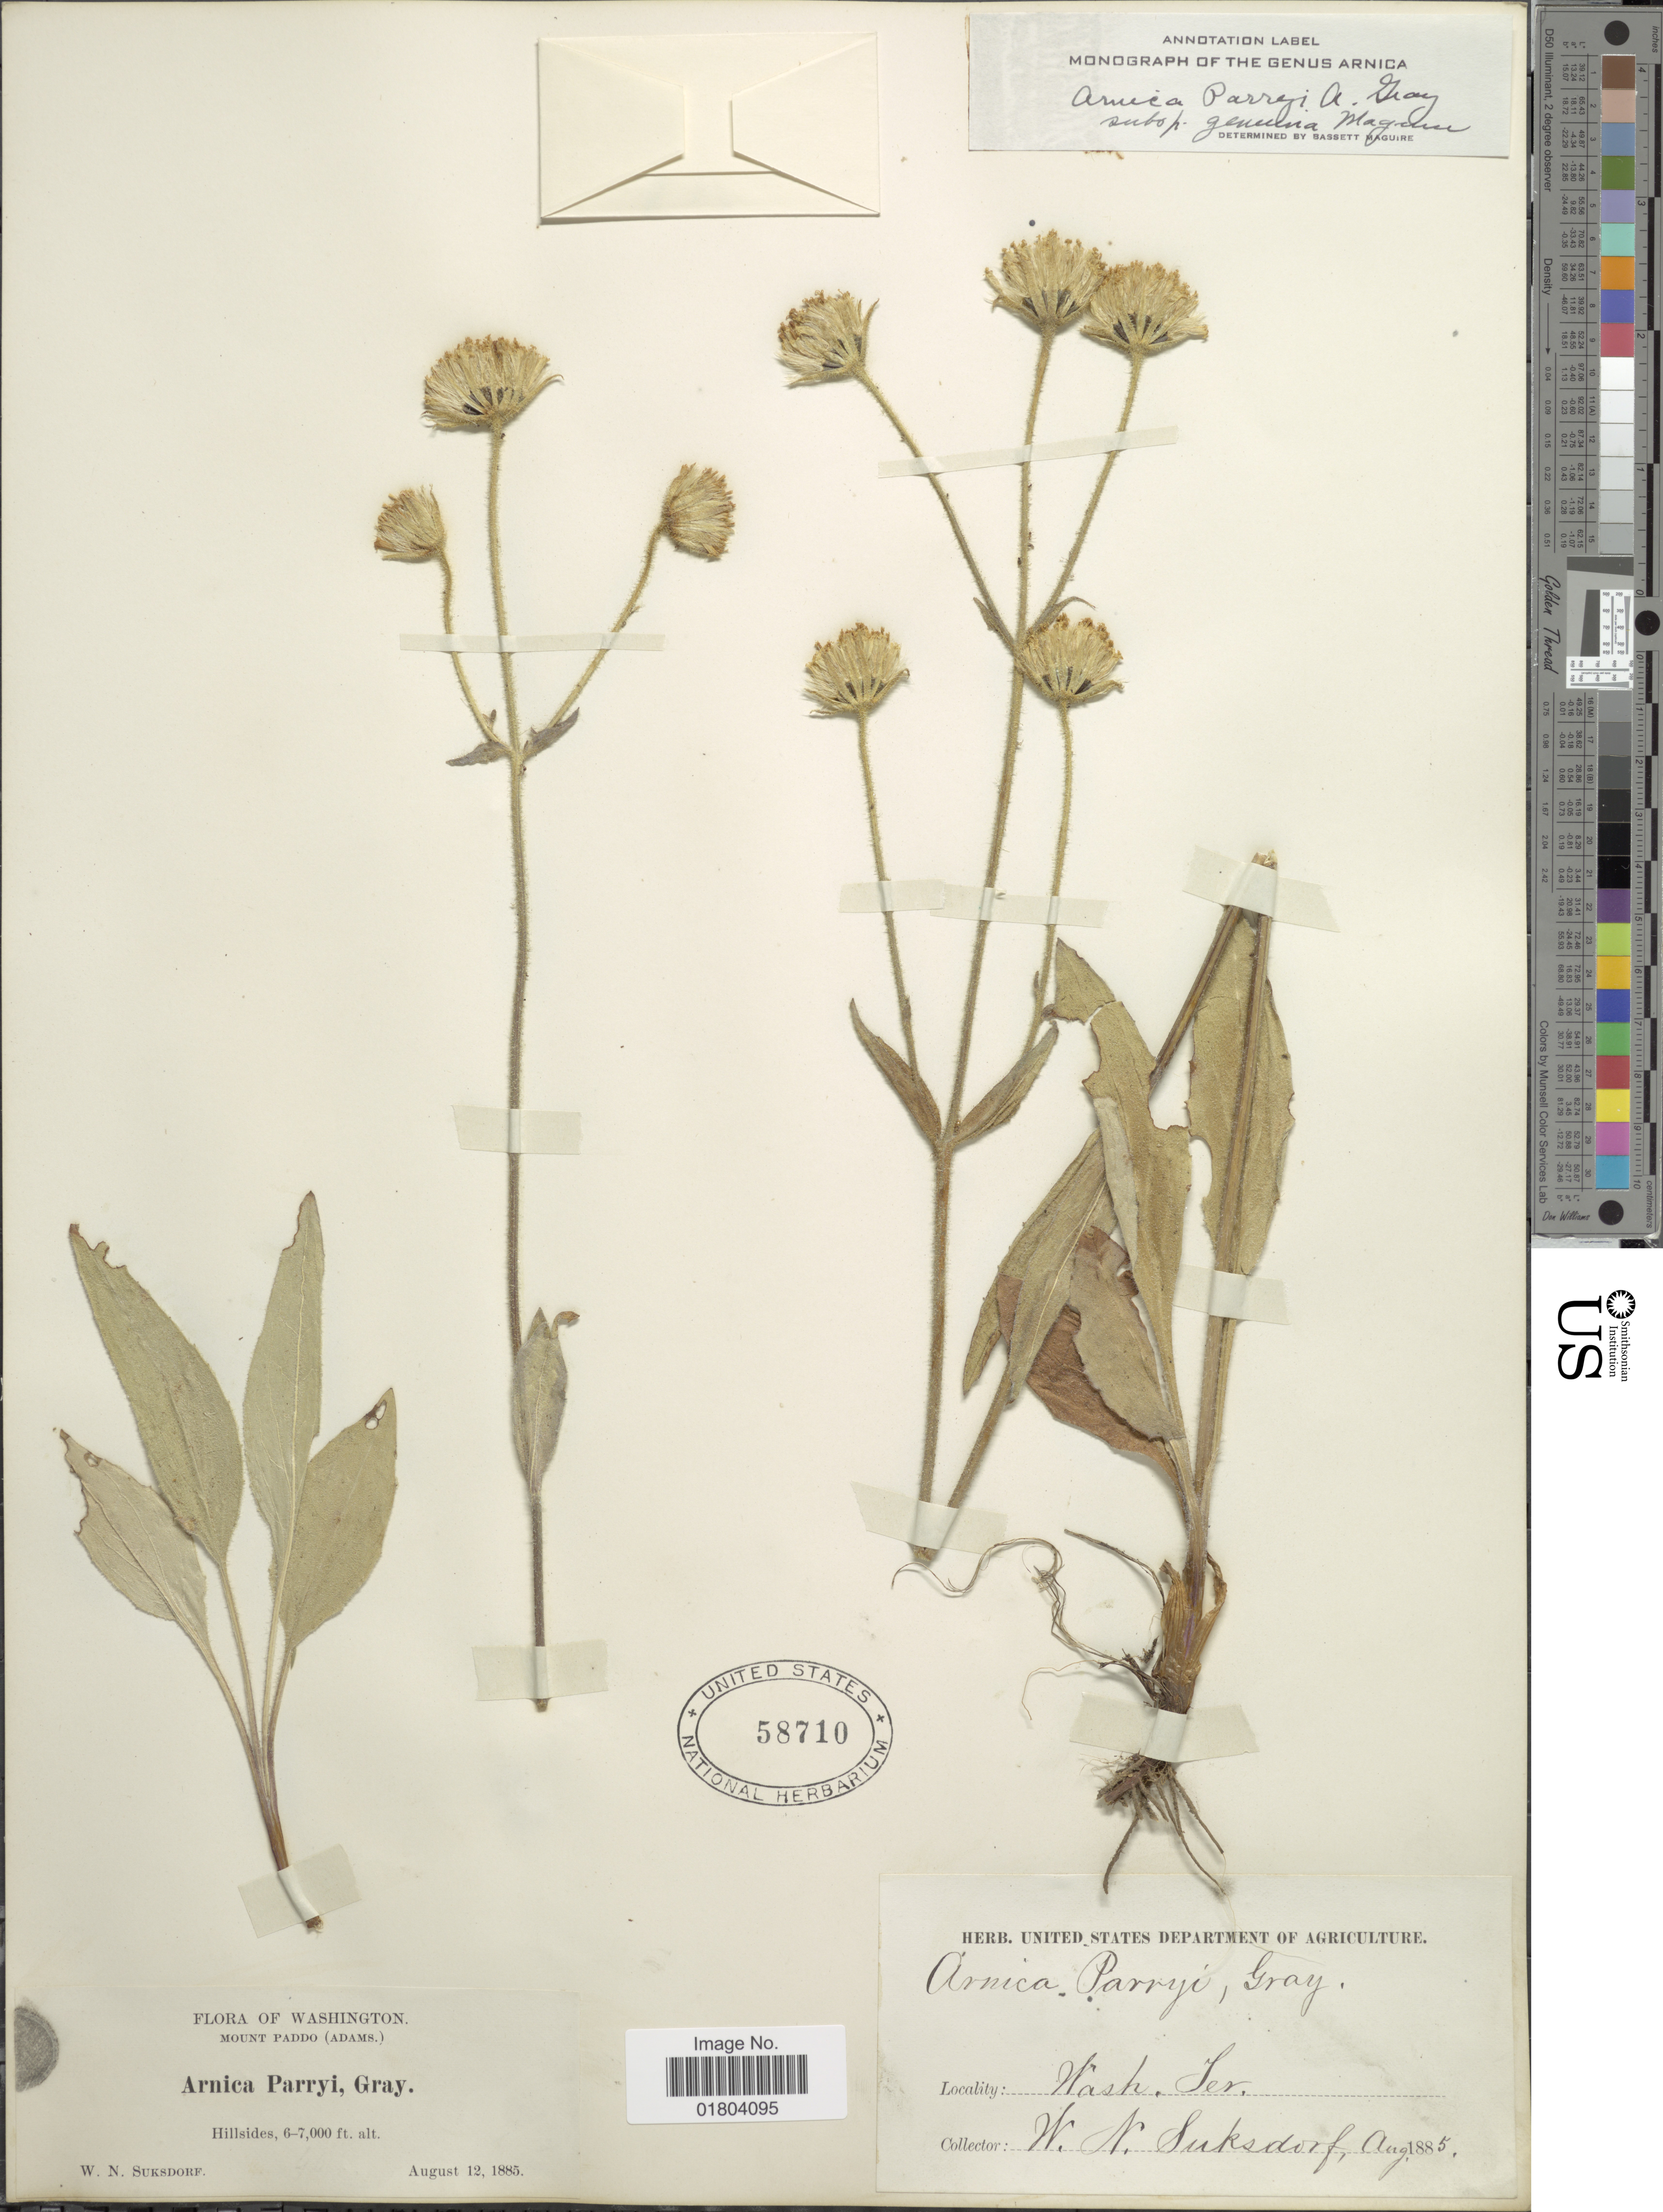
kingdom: Plantae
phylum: Tracheophyta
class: Magnoliopsida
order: Asterales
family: Asteraceae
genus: Arnica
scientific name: Arnica parryi subsp. genuina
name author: Maguire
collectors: W. N. Suksdorf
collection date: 1885-08-12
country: United States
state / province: Washington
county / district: Skamania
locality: Mount Paddo (Adams) Hillsides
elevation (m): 1829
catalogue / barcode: US 58710